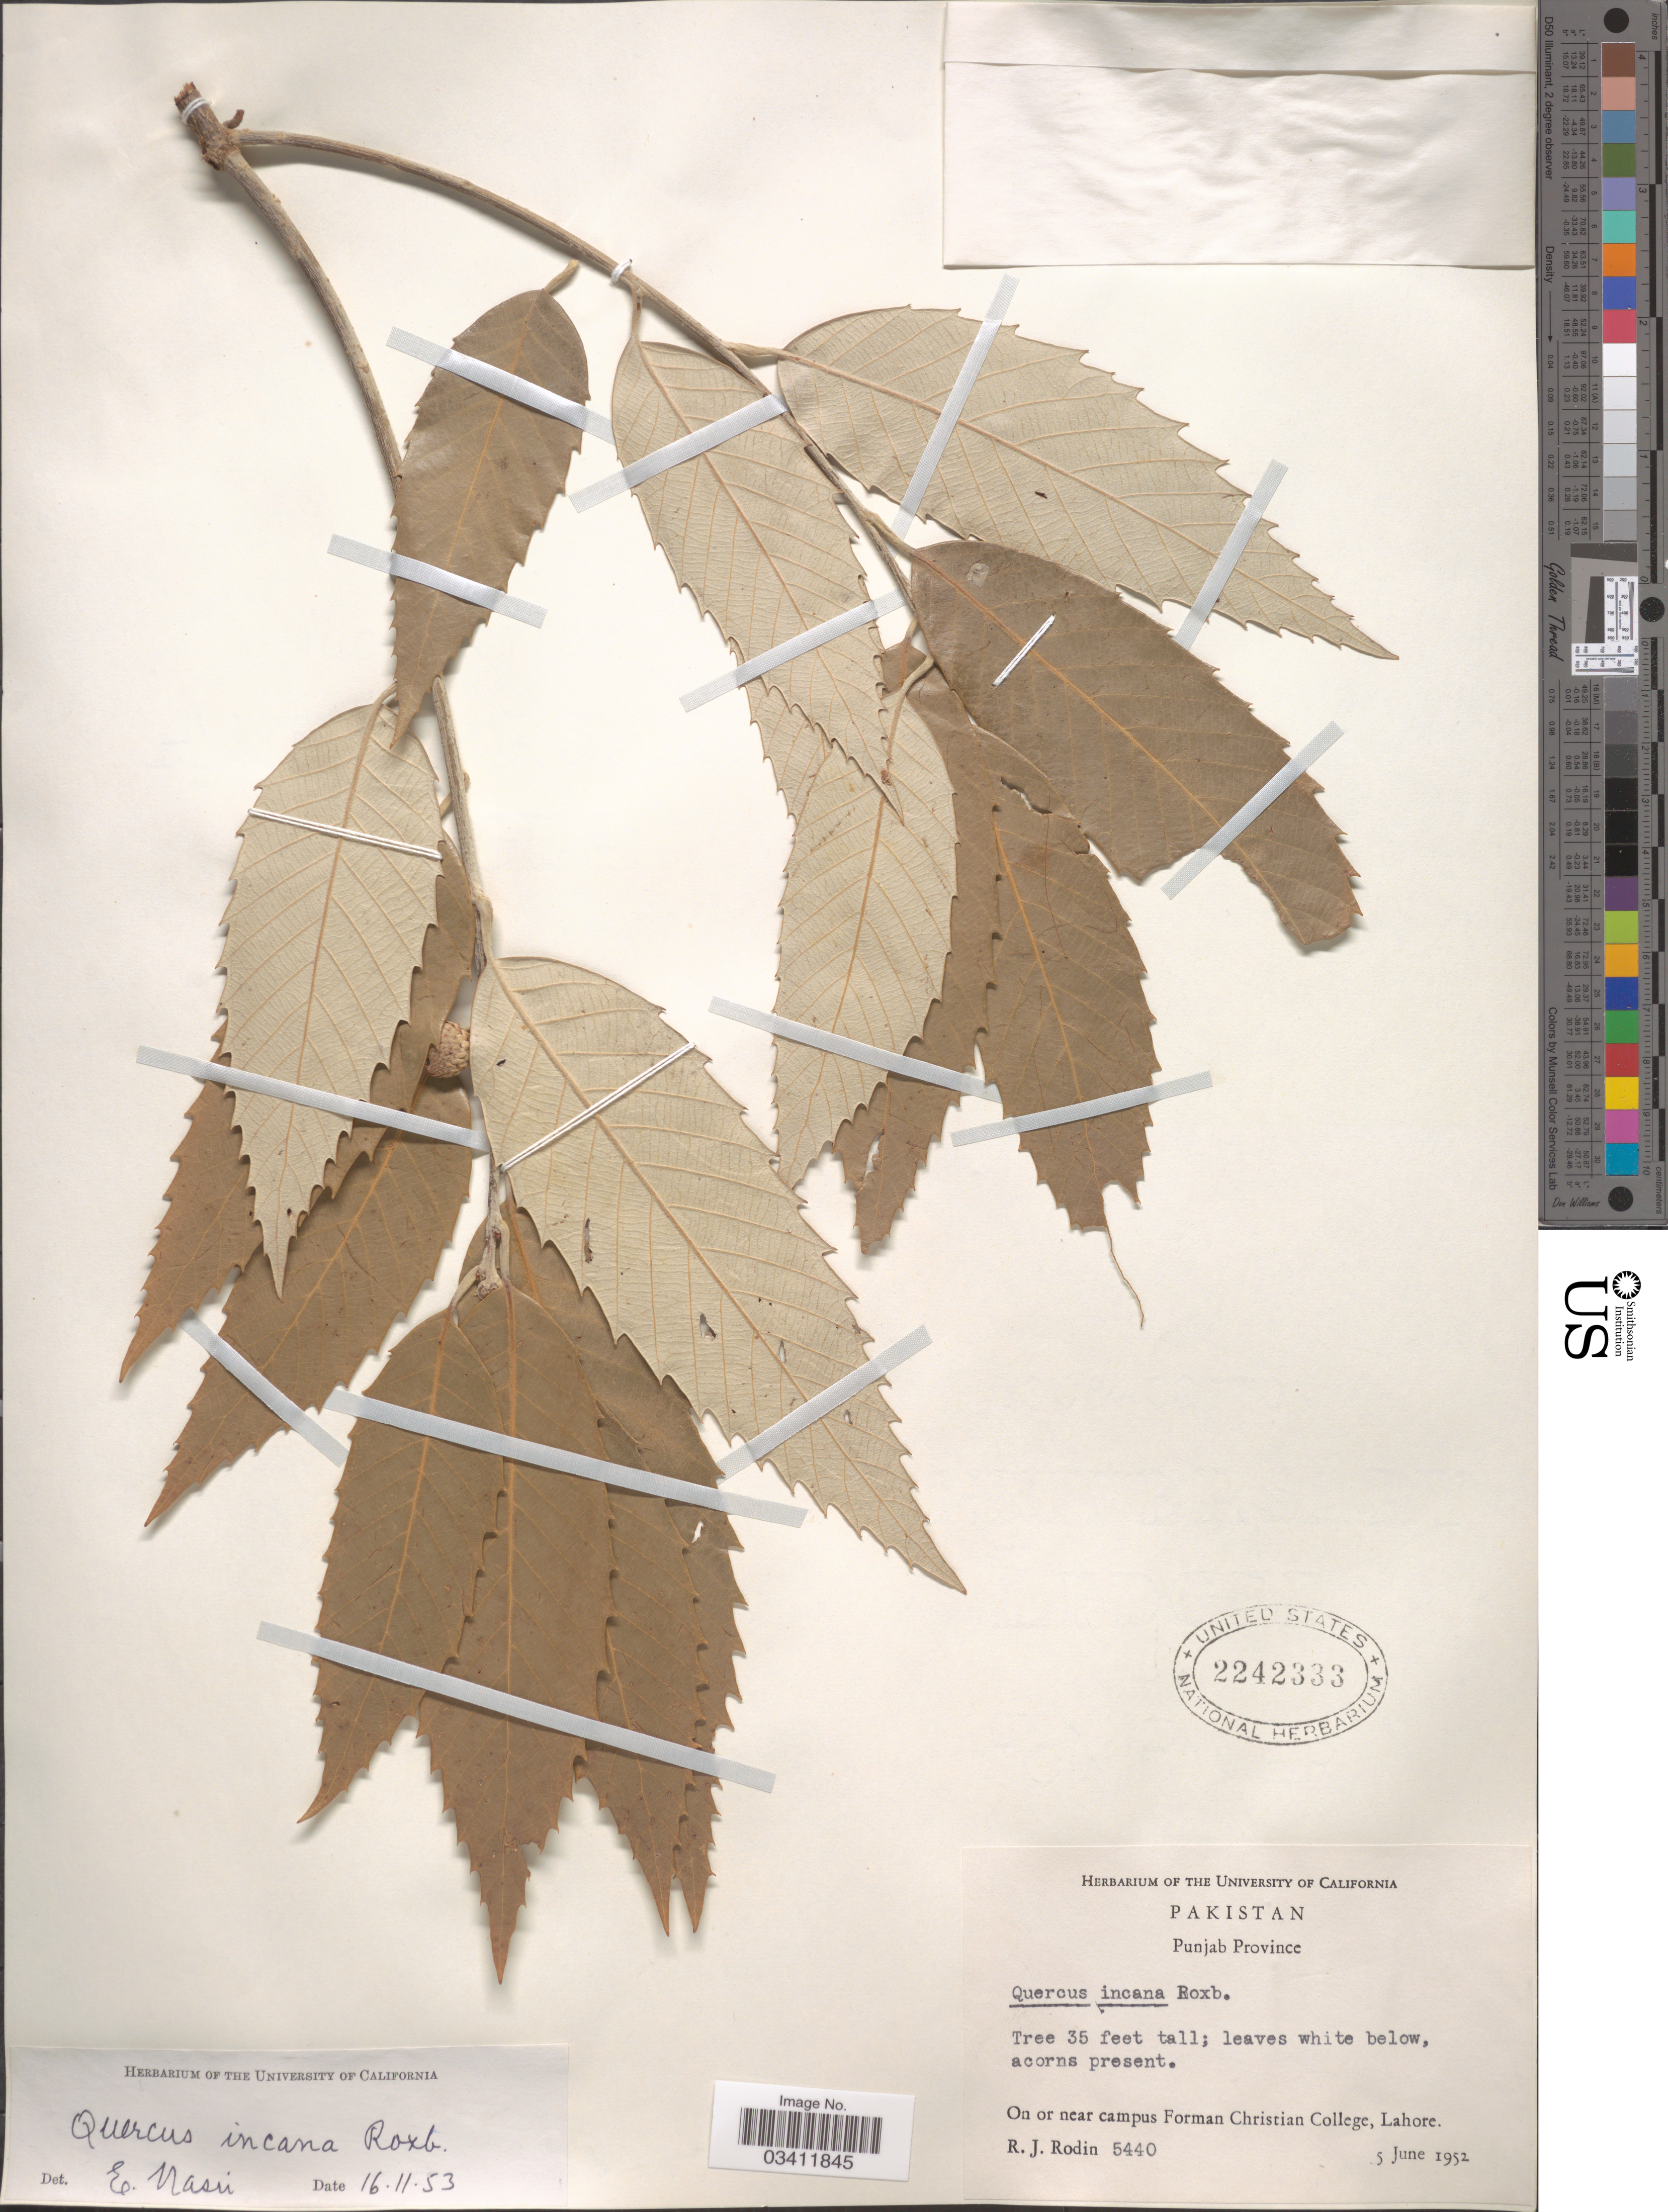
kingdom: Plantae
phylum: Tracheophyta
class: Magnoliopsida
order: Fagales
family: Fagaceae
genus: Quercus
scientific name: Quercus incana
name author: W. Bartram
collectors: R. J. Rodin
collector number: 5440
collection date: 1952-06-05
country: Pakistan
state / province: Punjab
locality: On or near campus Forman Christian College, Lahore.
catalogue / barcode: US 2242333